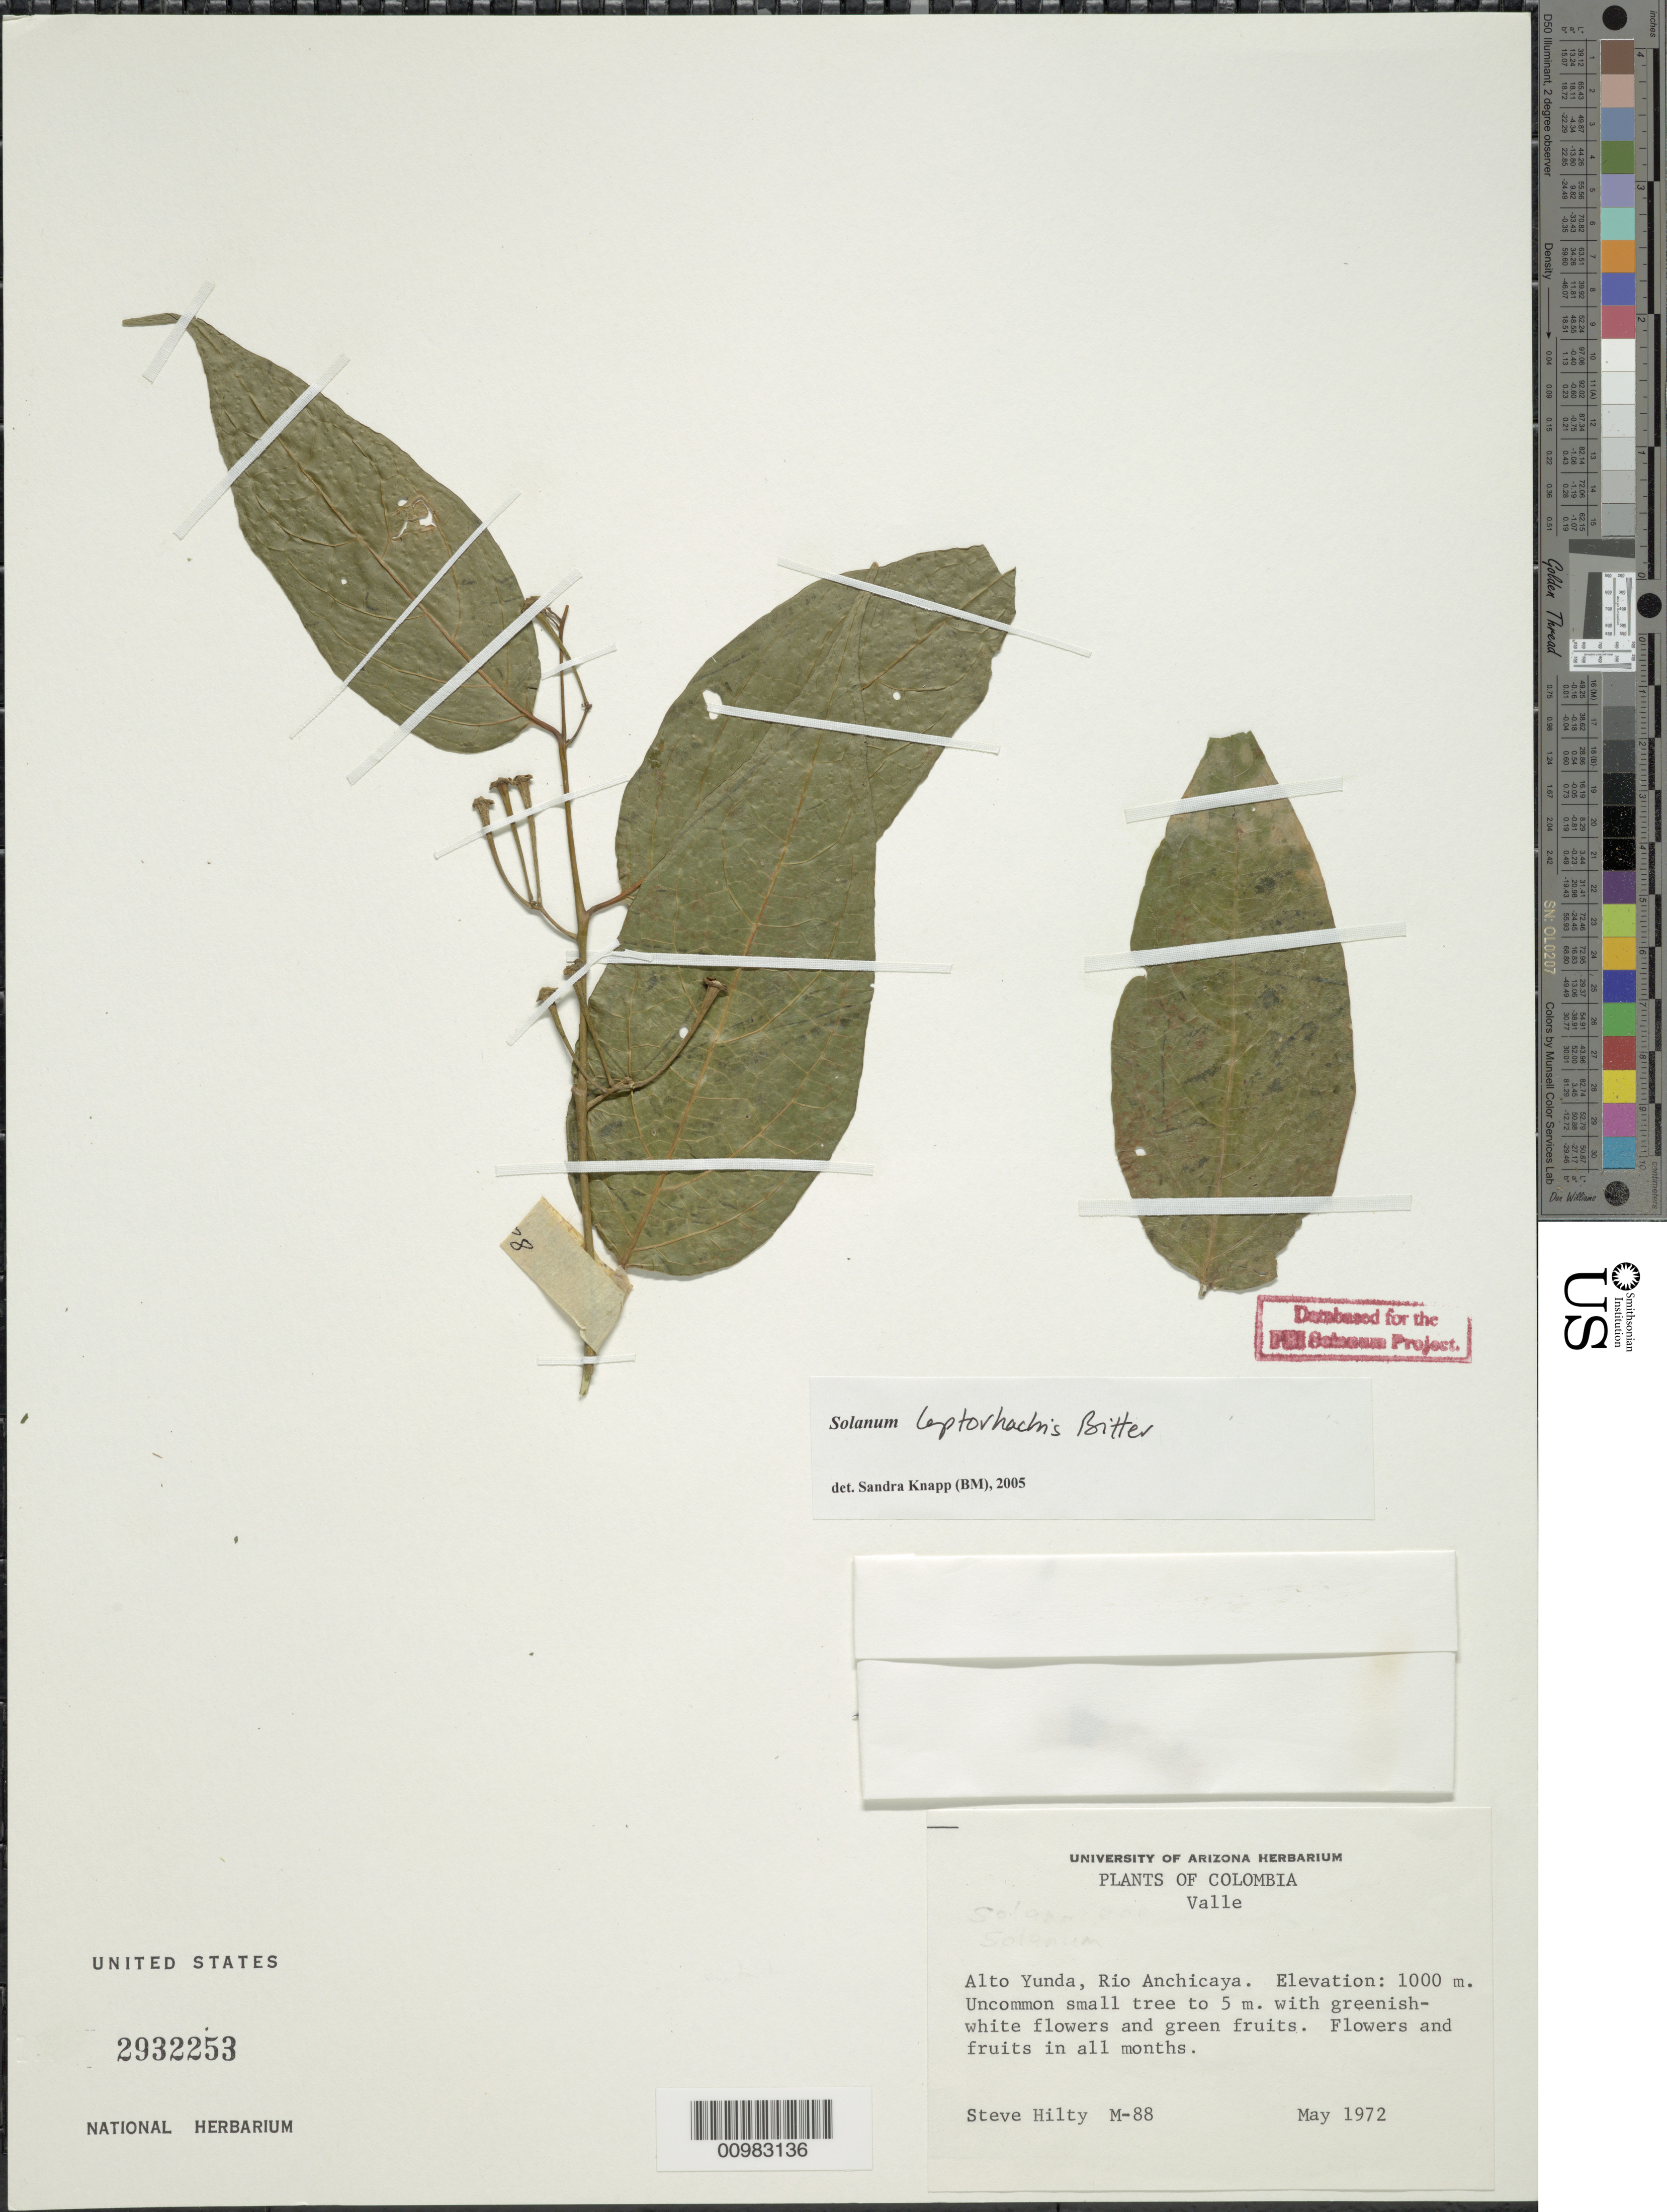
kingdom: Plantae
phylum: Tracheophyta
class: Magnoliopsida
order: Solanales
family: Solanaceae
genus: Solanum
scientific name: Solanum leptorhachis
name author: Bitter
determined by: Knapp, S. D.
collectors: S. Hilty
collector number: M 88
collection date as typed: May 1972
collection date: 1972-05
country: Colombia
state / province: Valle del Cauca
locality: Alto Yunda, Río Anchicaya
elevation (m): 1000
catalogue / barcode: US 2932253